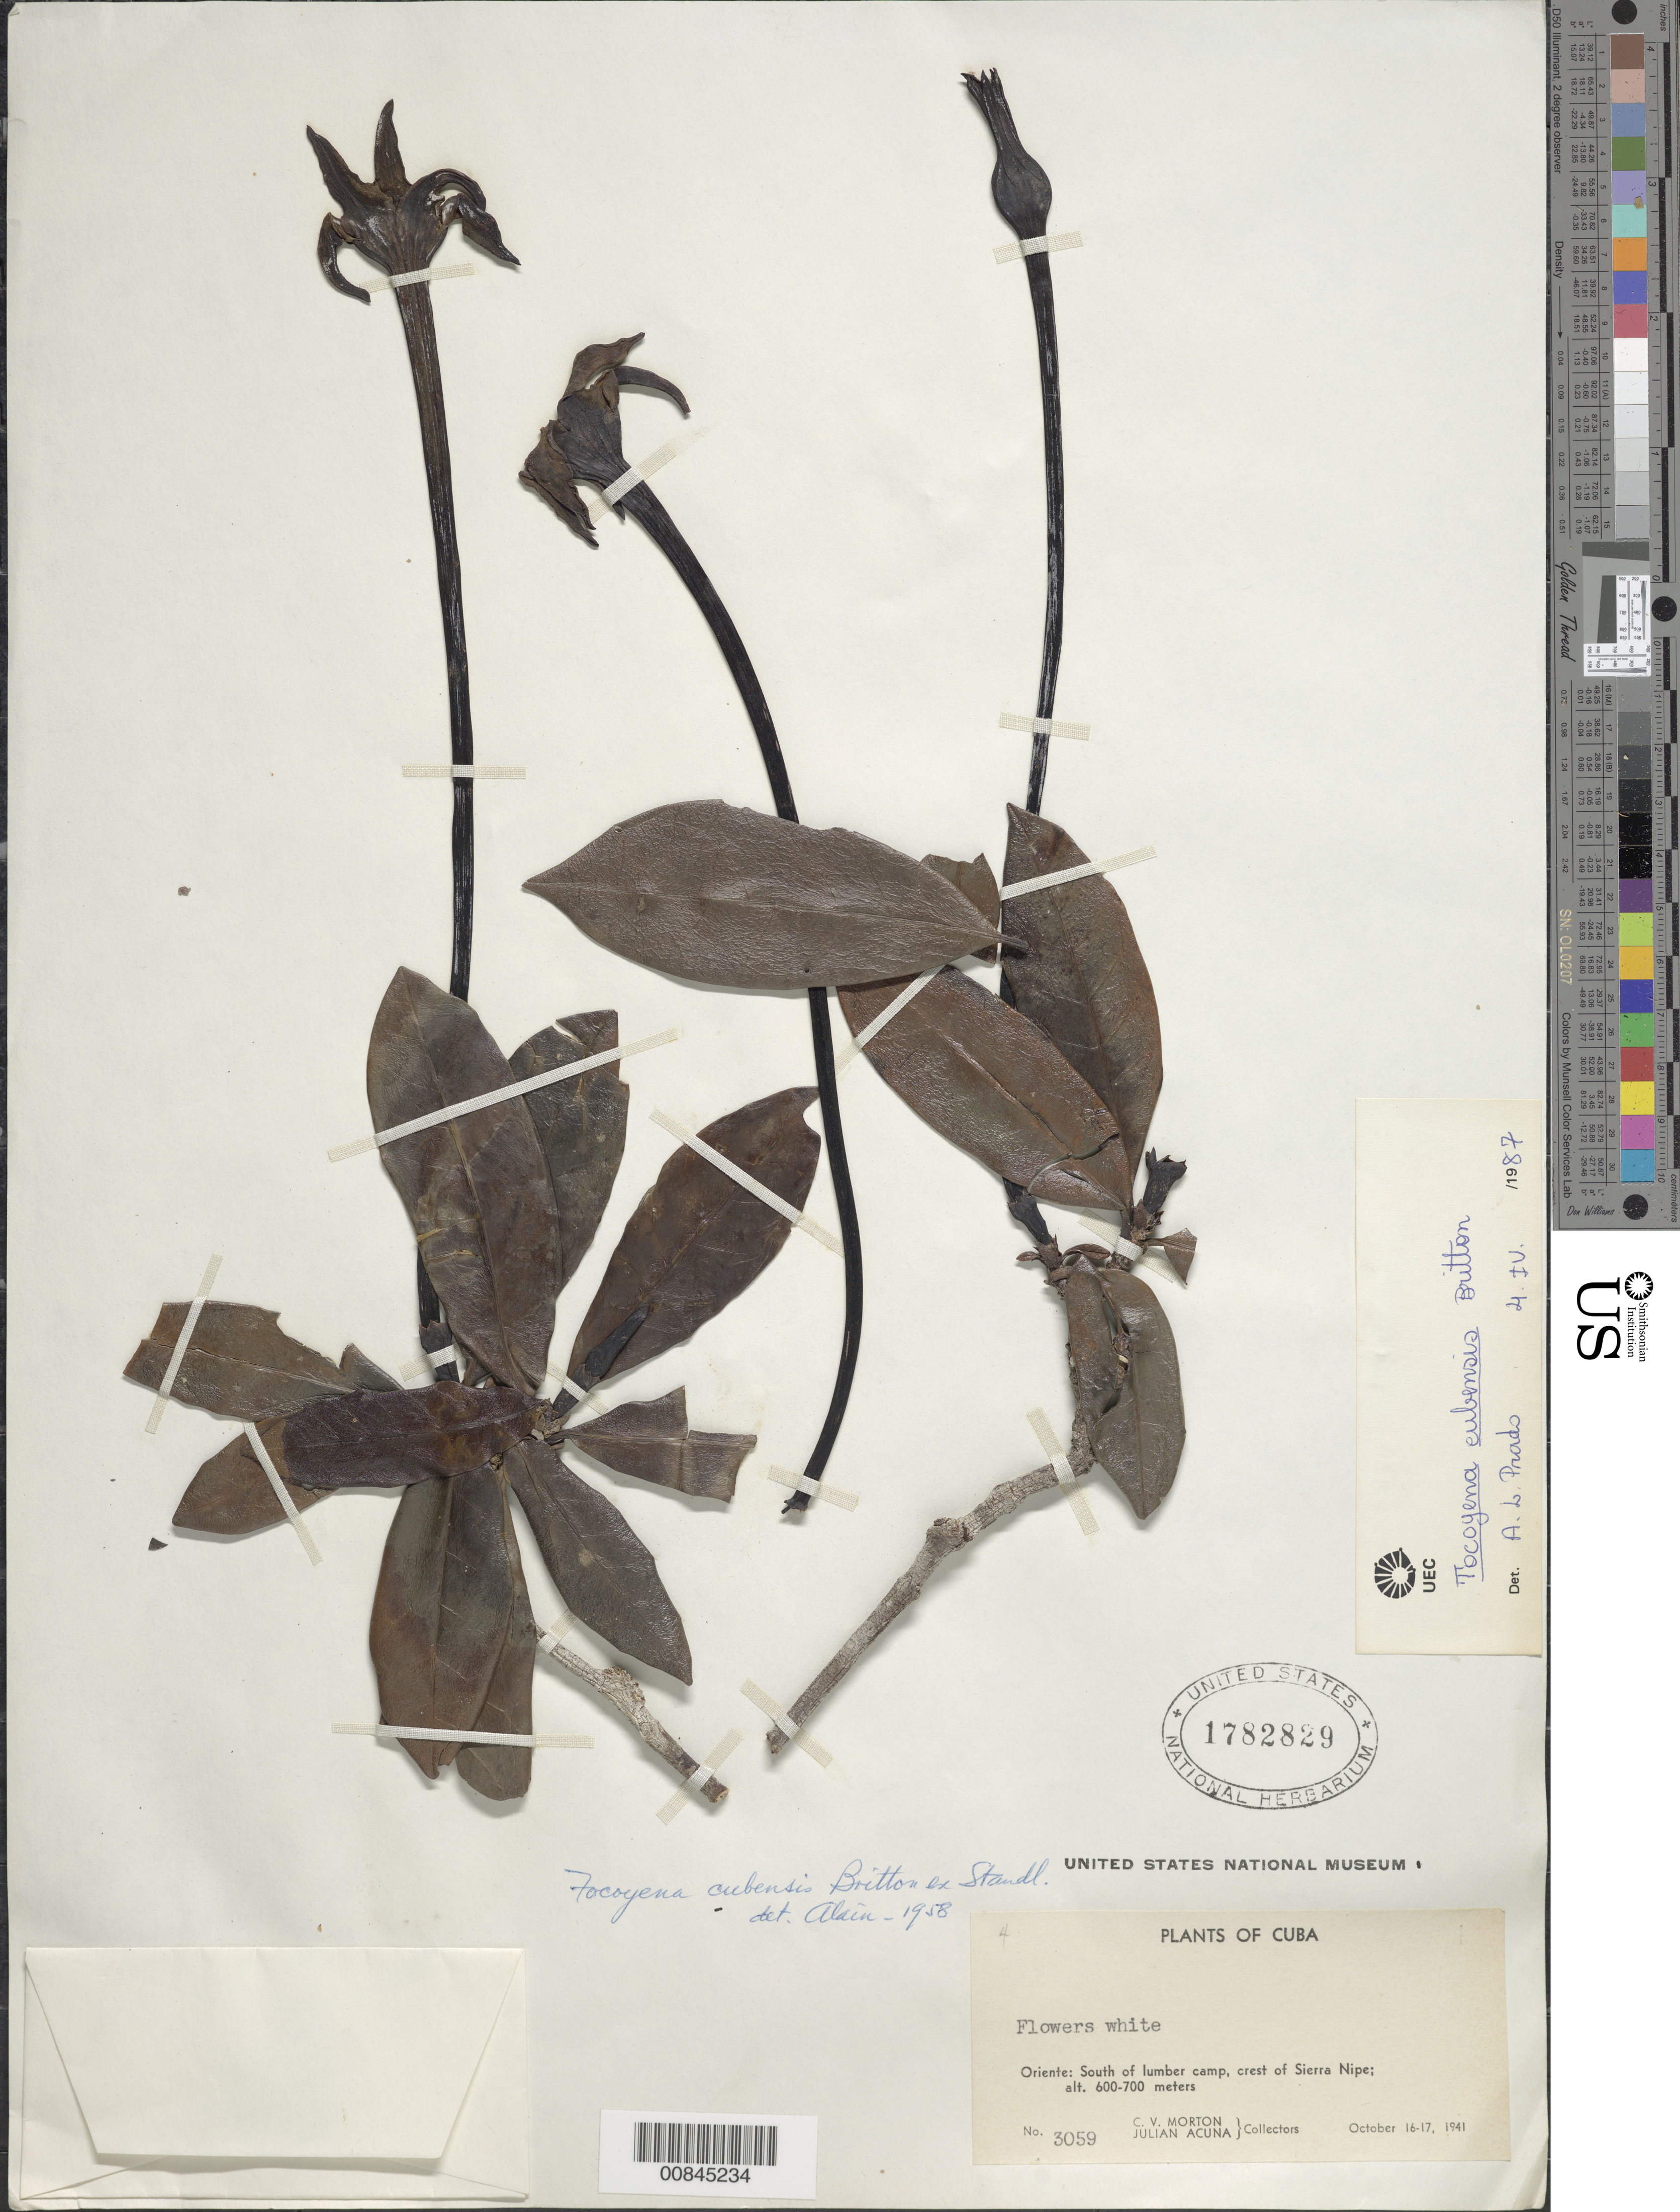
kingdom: Plantae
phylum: Tracheophyta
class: Magnoliopsida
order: Gentianales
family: Rubiaceae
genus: Tocoyena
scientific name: Tocoyena cubensis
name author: Britton ex Standl.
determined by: Liogier, Alain H.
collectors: C. V. Morton & J. Acuña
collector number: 3059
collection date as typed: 16 Oct 1941 to 17 Oct 1941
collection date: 1941-10-16/1941-10-17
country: Cuba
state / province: Oriente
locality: South of lumber camp, crest of Sierra Nipe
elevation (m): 600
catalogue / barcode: US 1782829